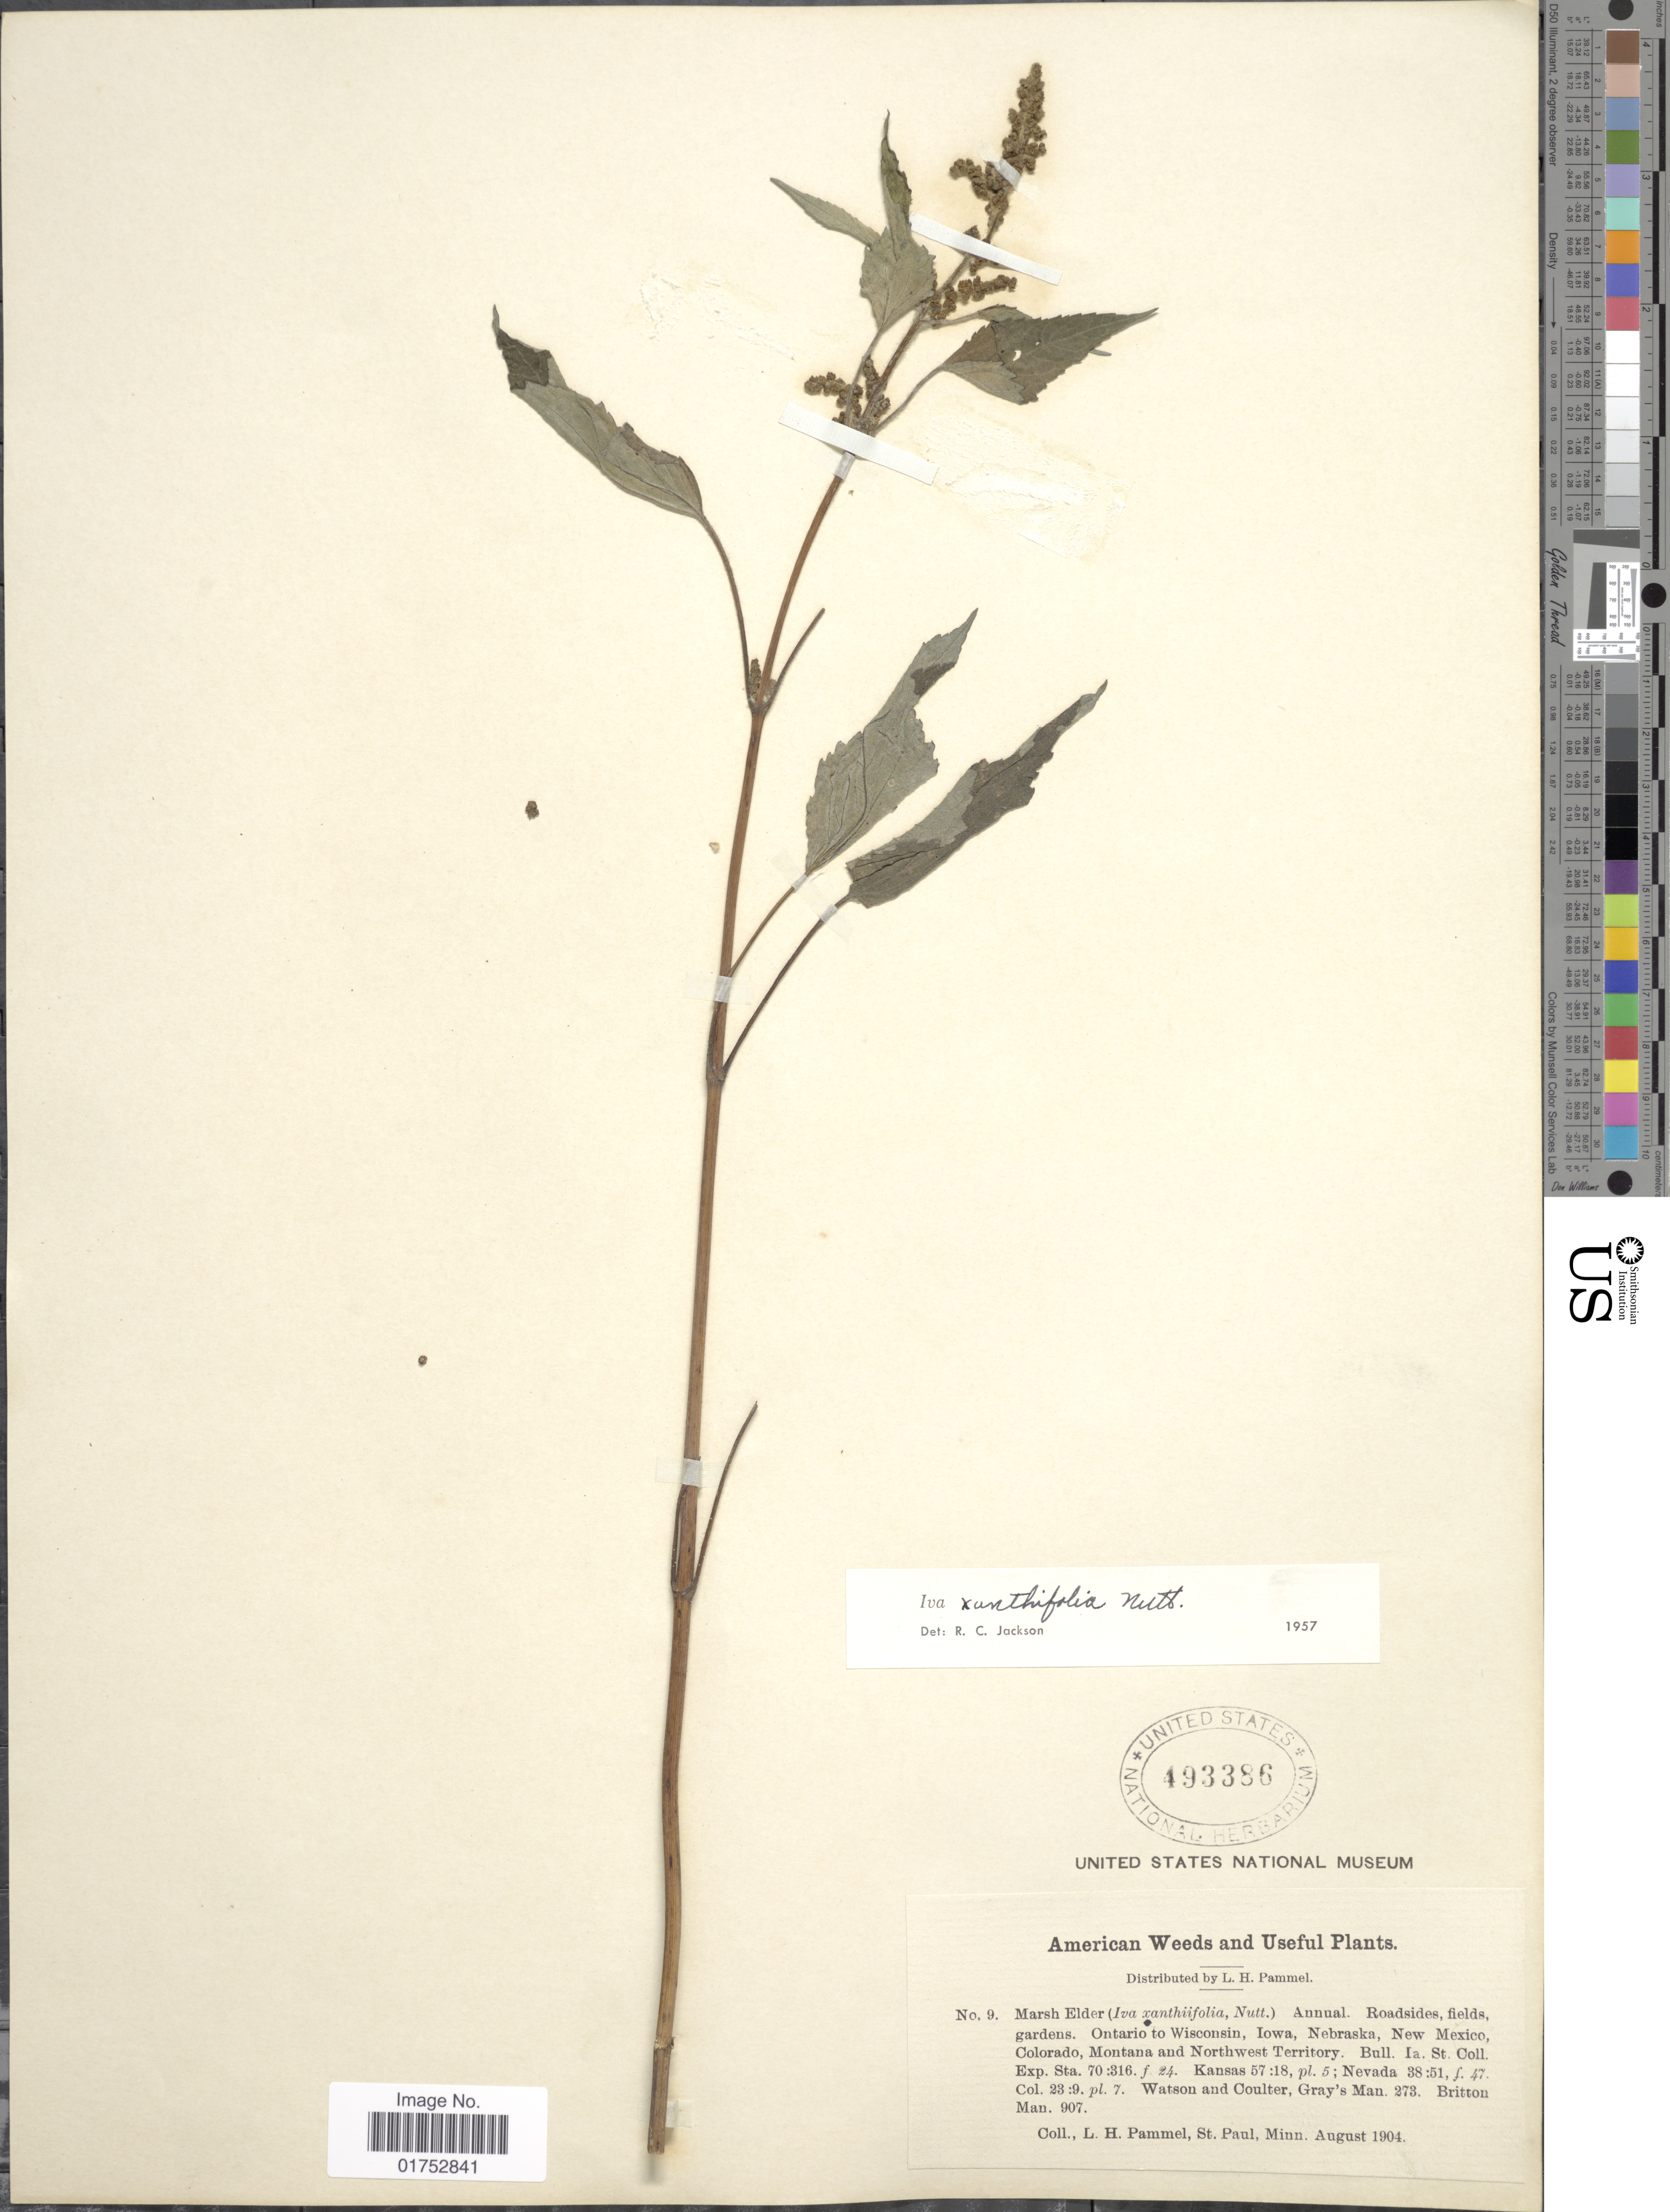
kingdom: Plantae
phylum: Tracheophyta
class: Magnoliopsida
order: Asterales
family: Asteraceae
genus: Iva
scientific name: Iva xanthifolia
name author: Nutt.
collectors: L. Pammel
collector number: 9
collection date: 1904-08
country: United States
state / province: Minnesota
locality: St. Paul, Minn.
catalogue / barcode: US 493386